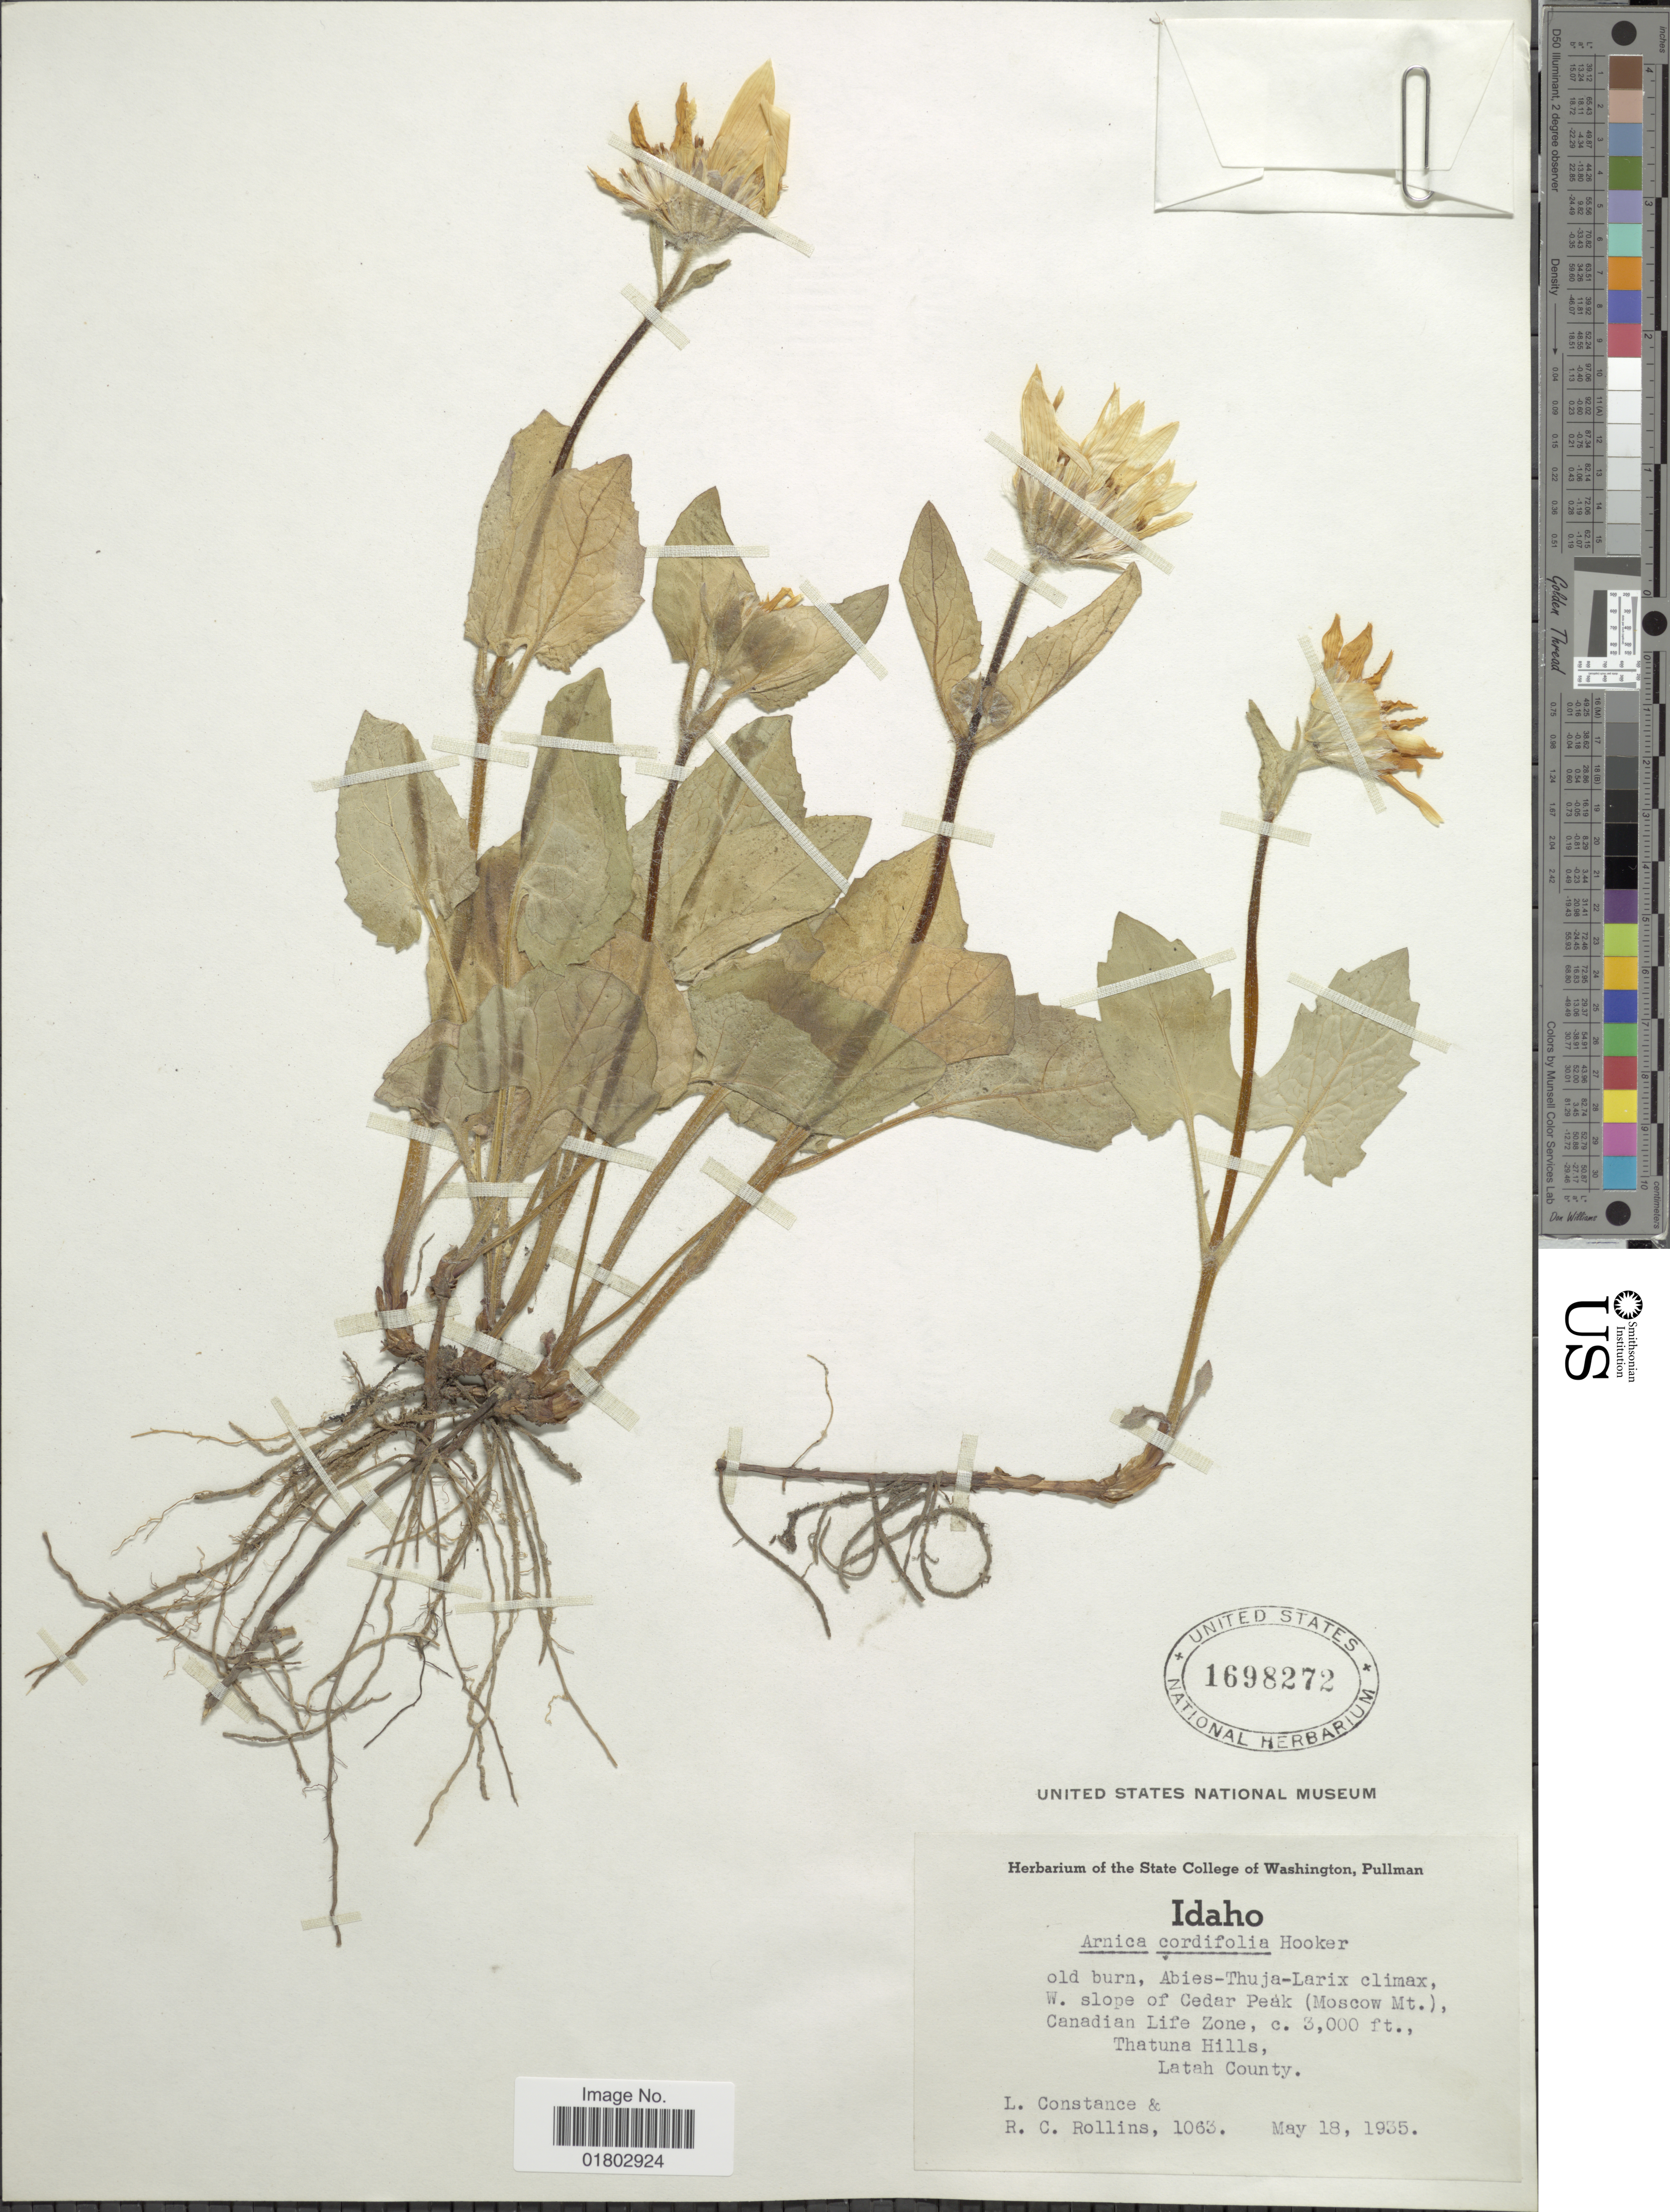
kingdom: Plantae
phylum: Tracheophyta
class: Magnoliopsida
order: Asterales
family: Asteraceae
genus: Arnica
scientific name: Arnica cordifolia subsp. genuina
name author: Maguire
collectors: L. Constance & R. C. Rollins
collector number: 1063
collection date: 1935-05-18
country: United States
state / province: Idaho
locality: W slope of Cedar Peak (Moscow Mt.), Canadian Life Zone, Thatun aHills, Latah County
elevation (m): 914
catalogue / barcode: US 1698272